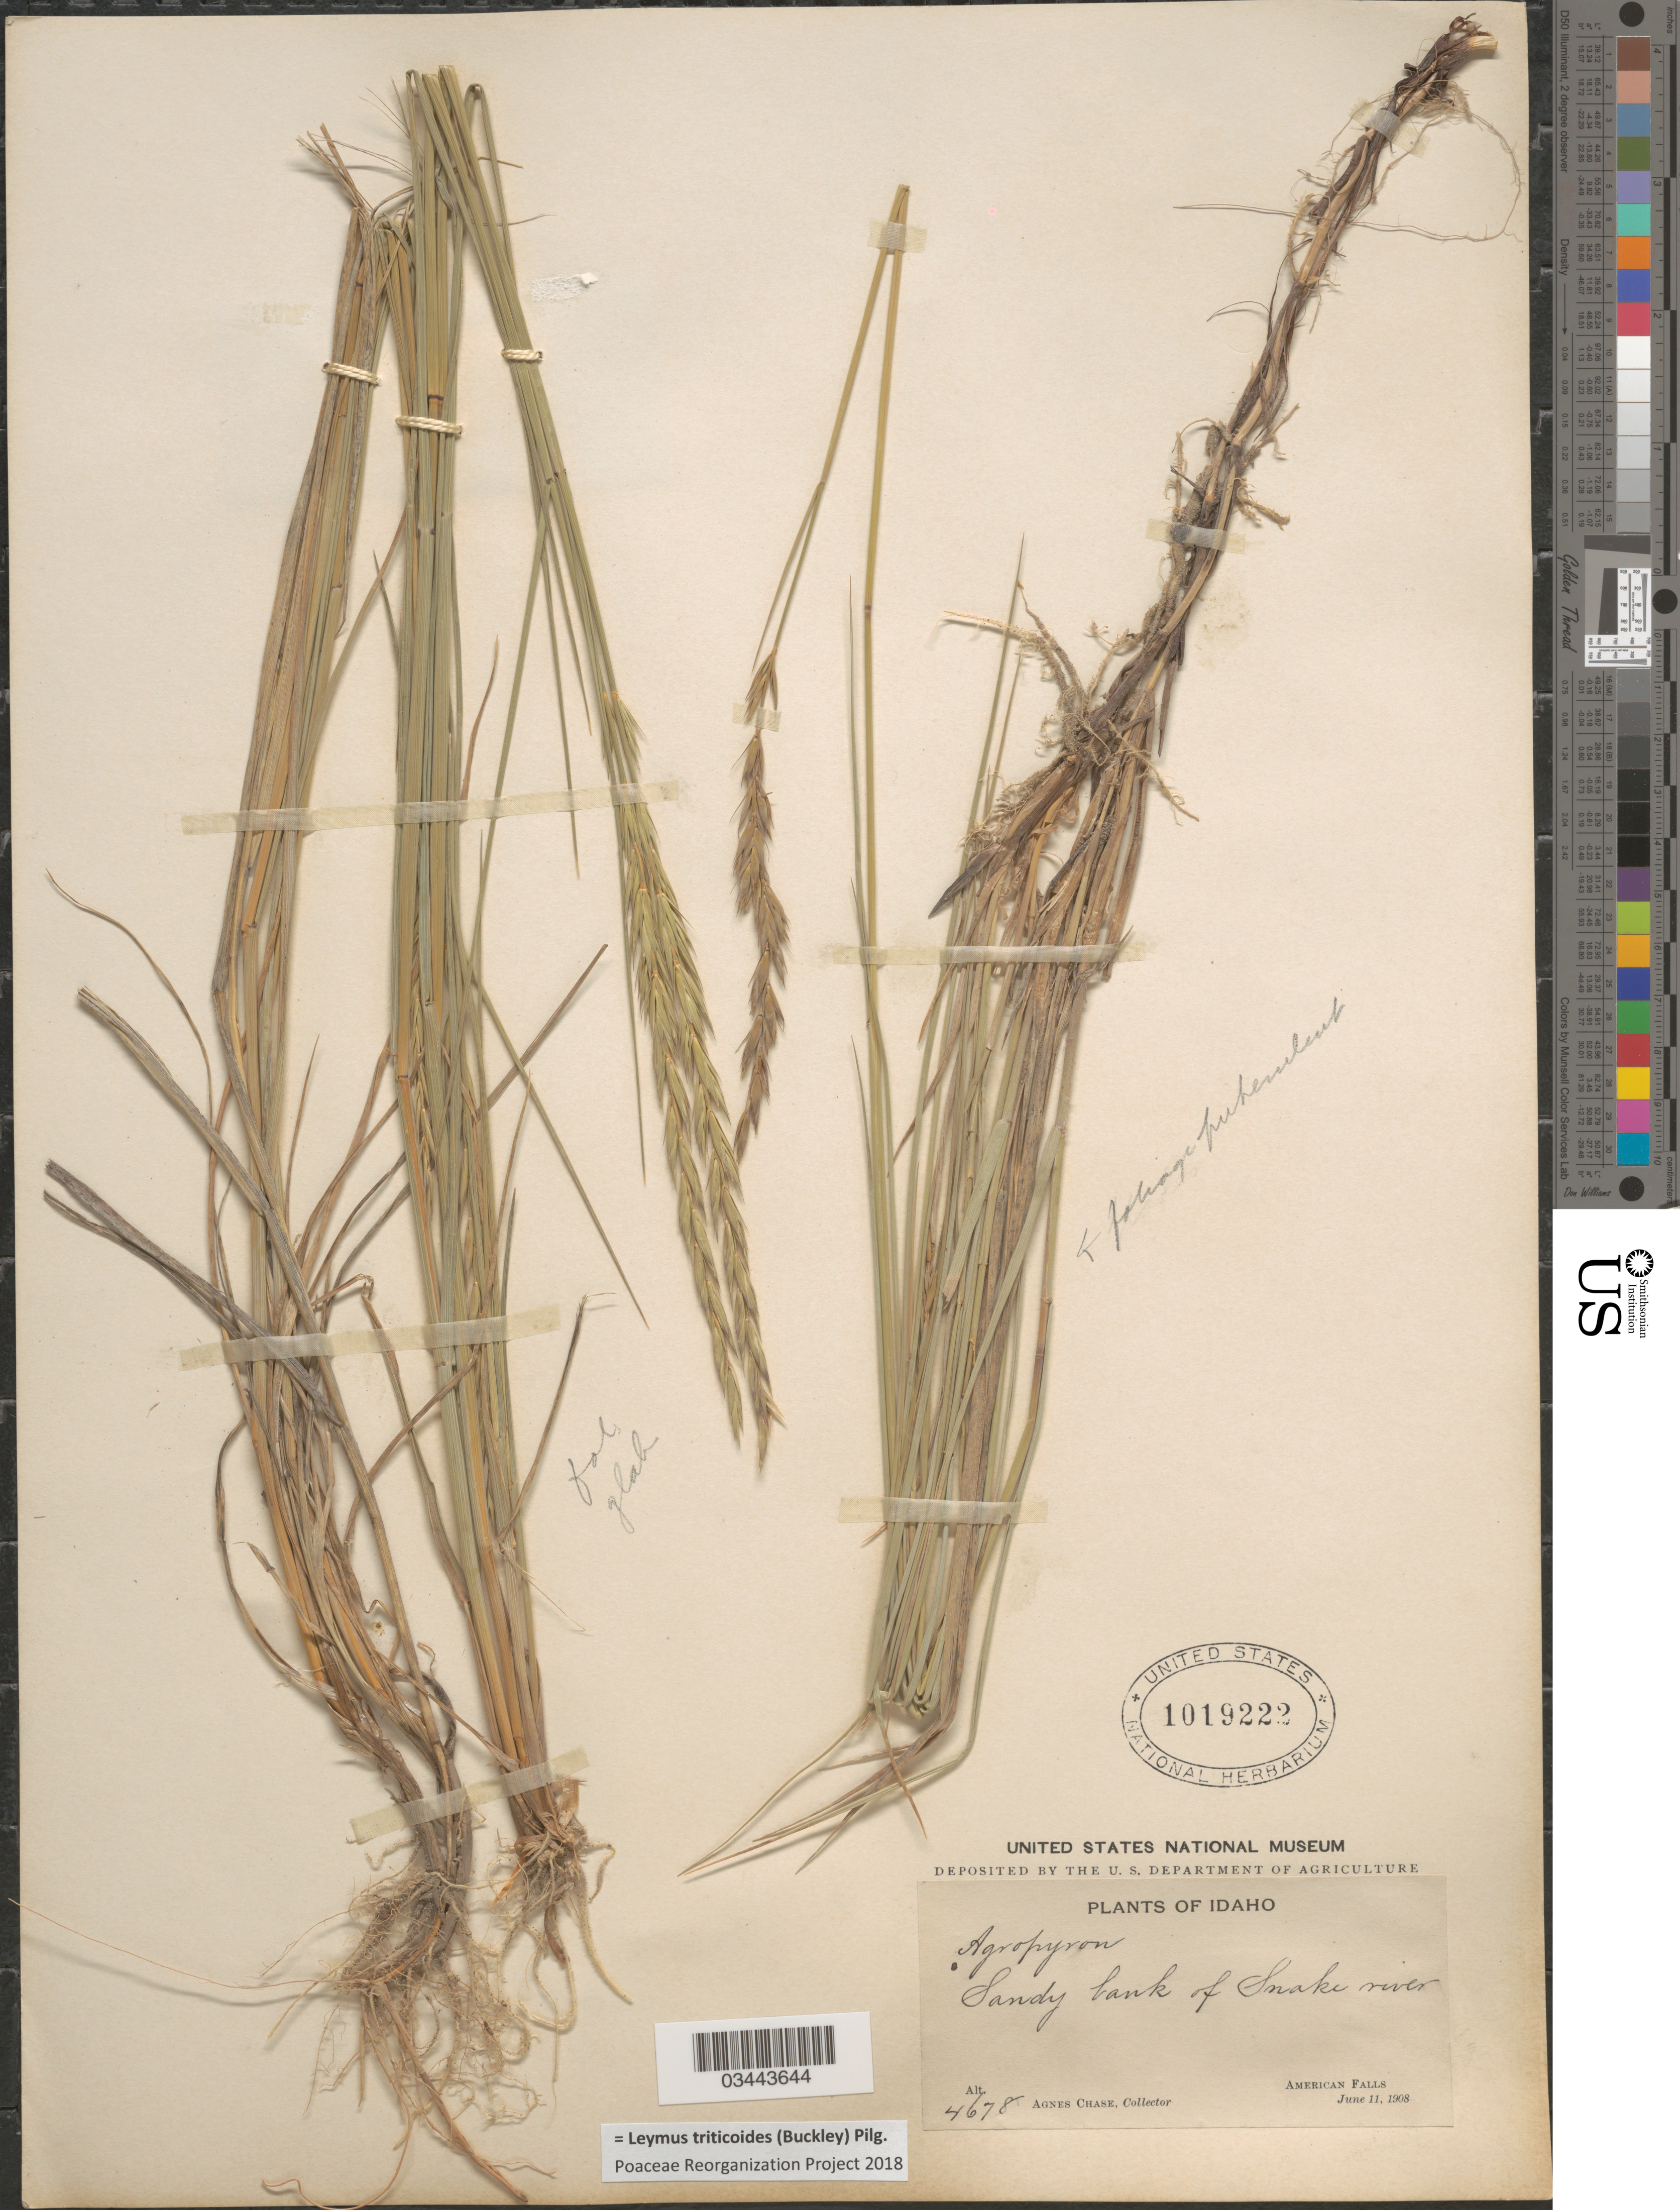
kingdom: Plantae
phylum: Tracheophyta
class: Liliopsida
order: Poales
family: Poaceae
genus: Leymus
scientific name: Leymus triticoides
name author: (Buckley) Pilg.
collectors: A. Chase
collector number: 4678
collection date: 1908-06-11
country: United States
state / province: Idaho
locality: Sandy bank of Snake river. American Falls.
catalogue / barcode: US 1019222